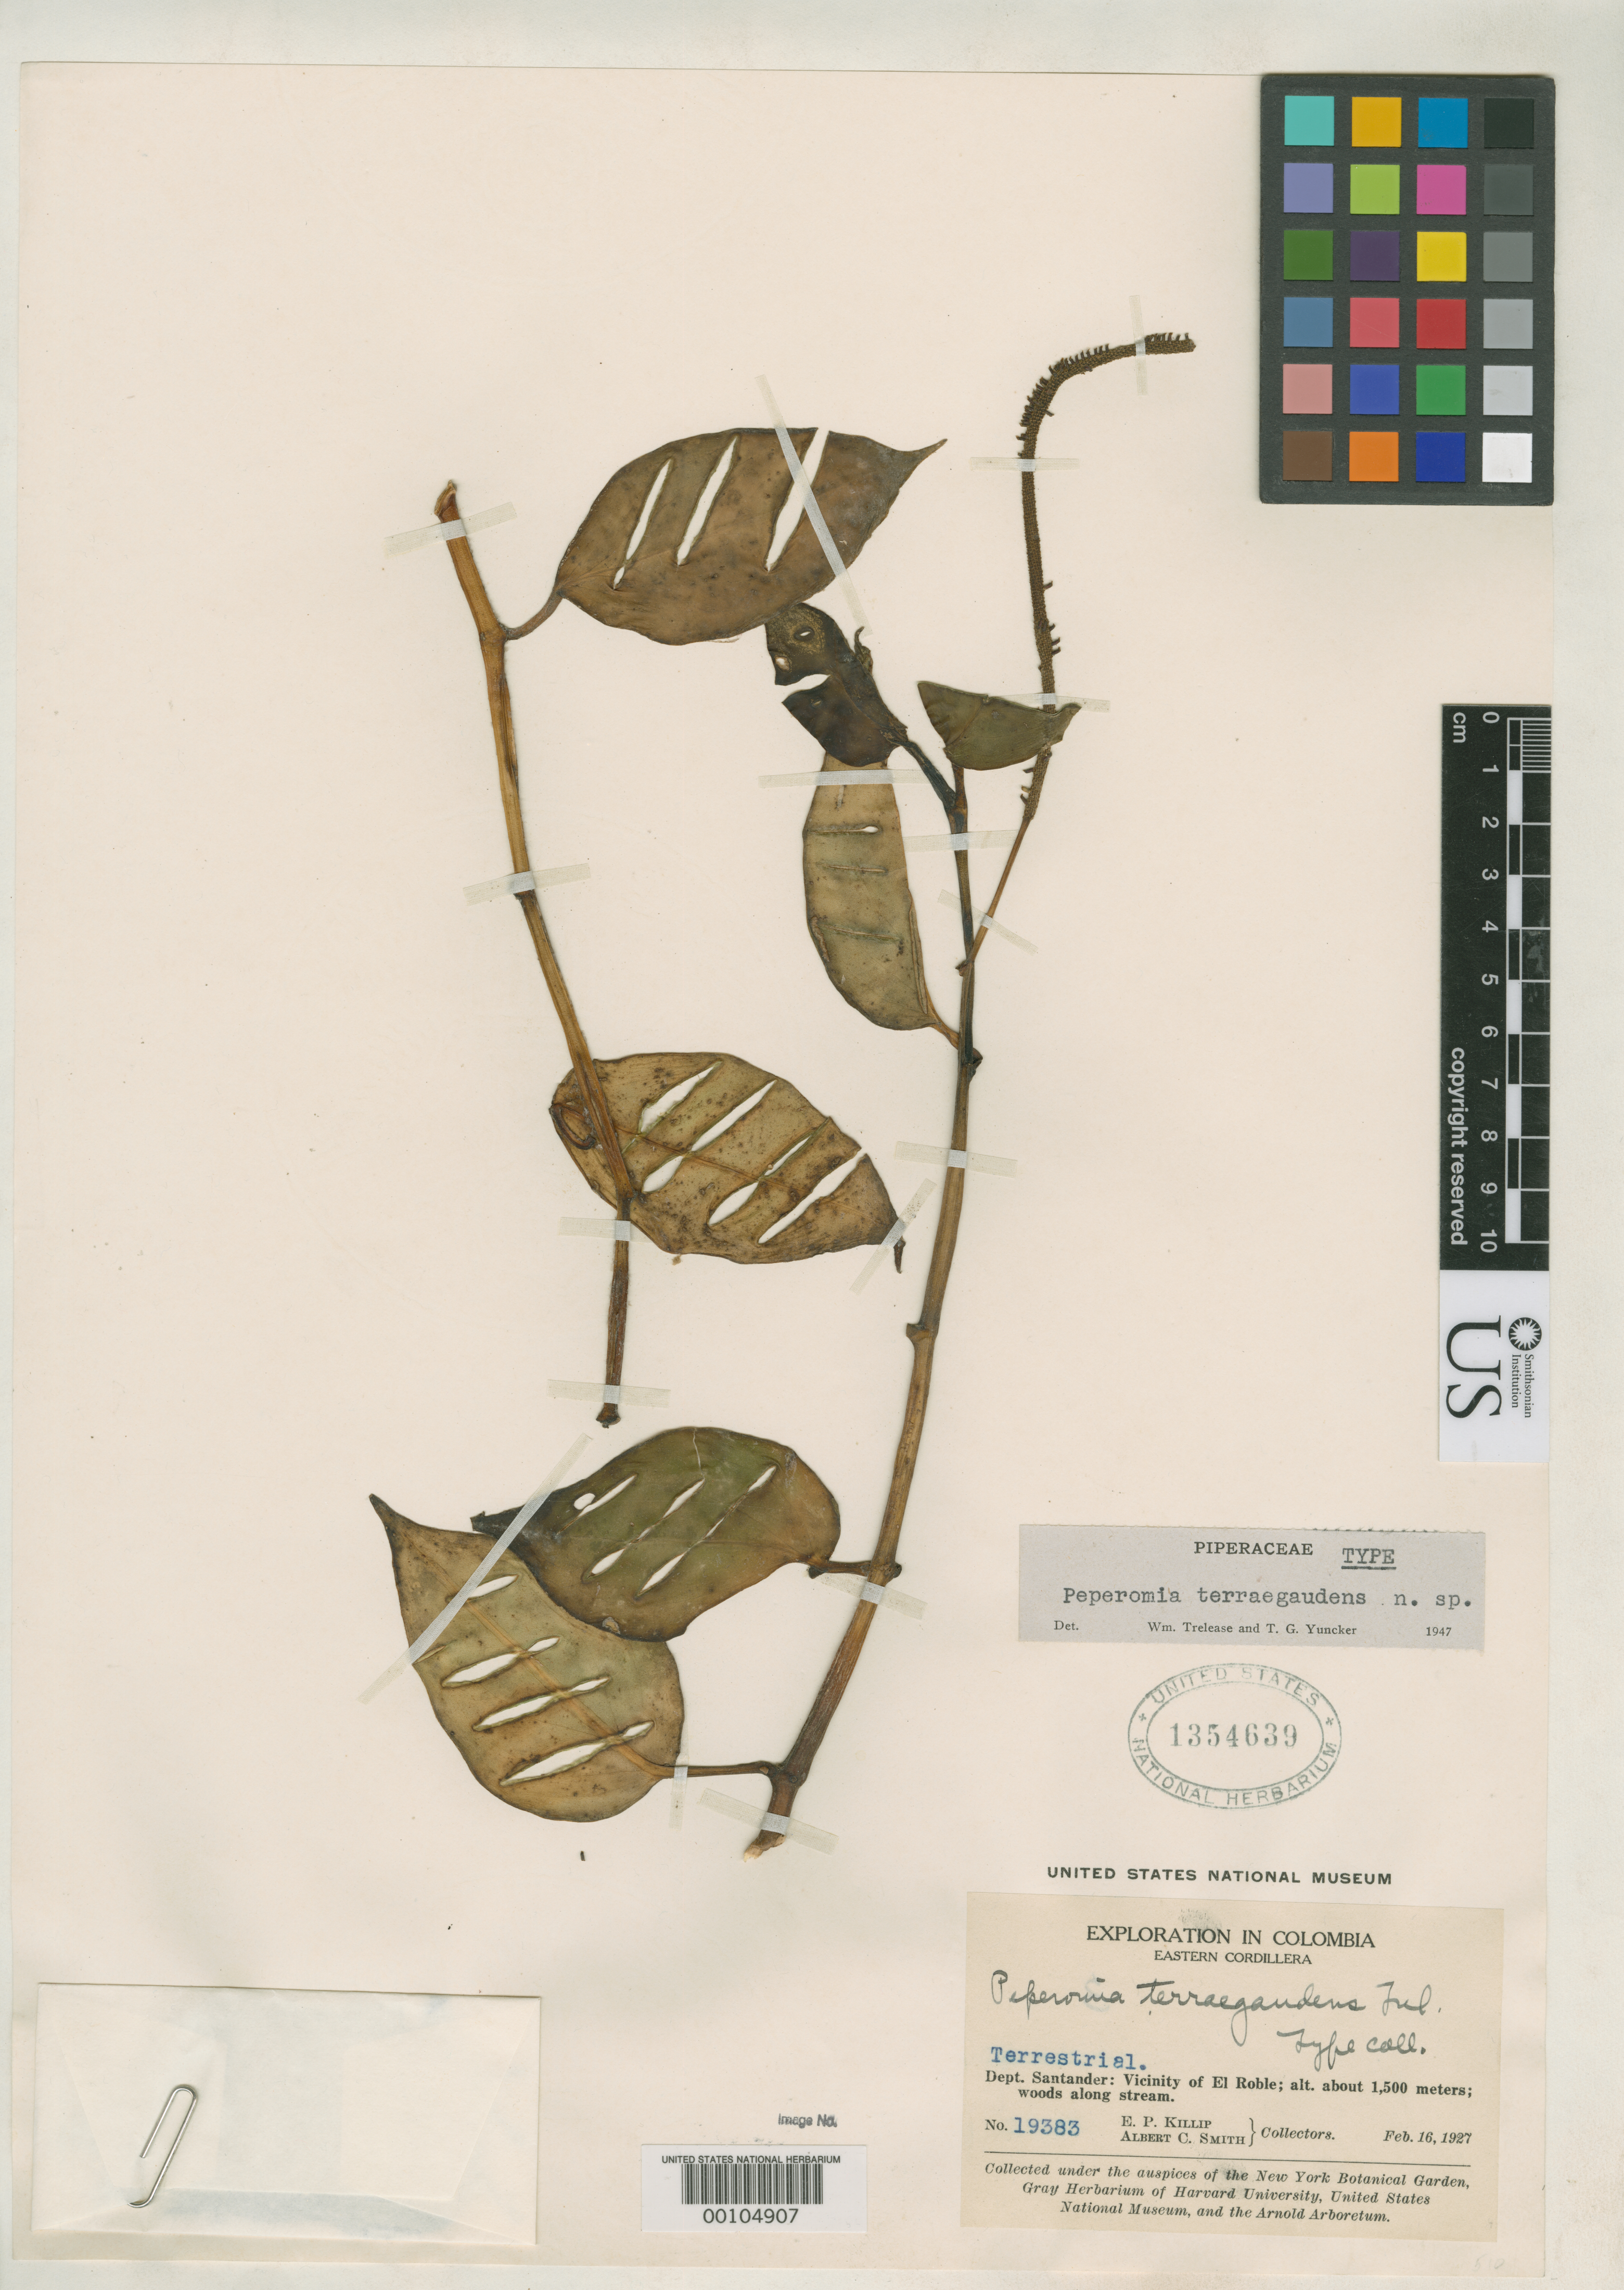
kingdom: Plantae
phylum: Tracheophyta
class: Magnoliopsida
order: Piperales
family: Piperaceae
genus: Peperomia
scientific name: Peperomia teraegaudens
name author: Trel. & Yunck.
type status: Holotype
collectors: E. P. Killip & A. C. Smith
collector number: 19383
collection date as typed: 16 Feb 1927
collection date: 1927-02-16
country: Colombia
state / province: Santander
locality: El Roble.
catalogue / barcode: US 1354639